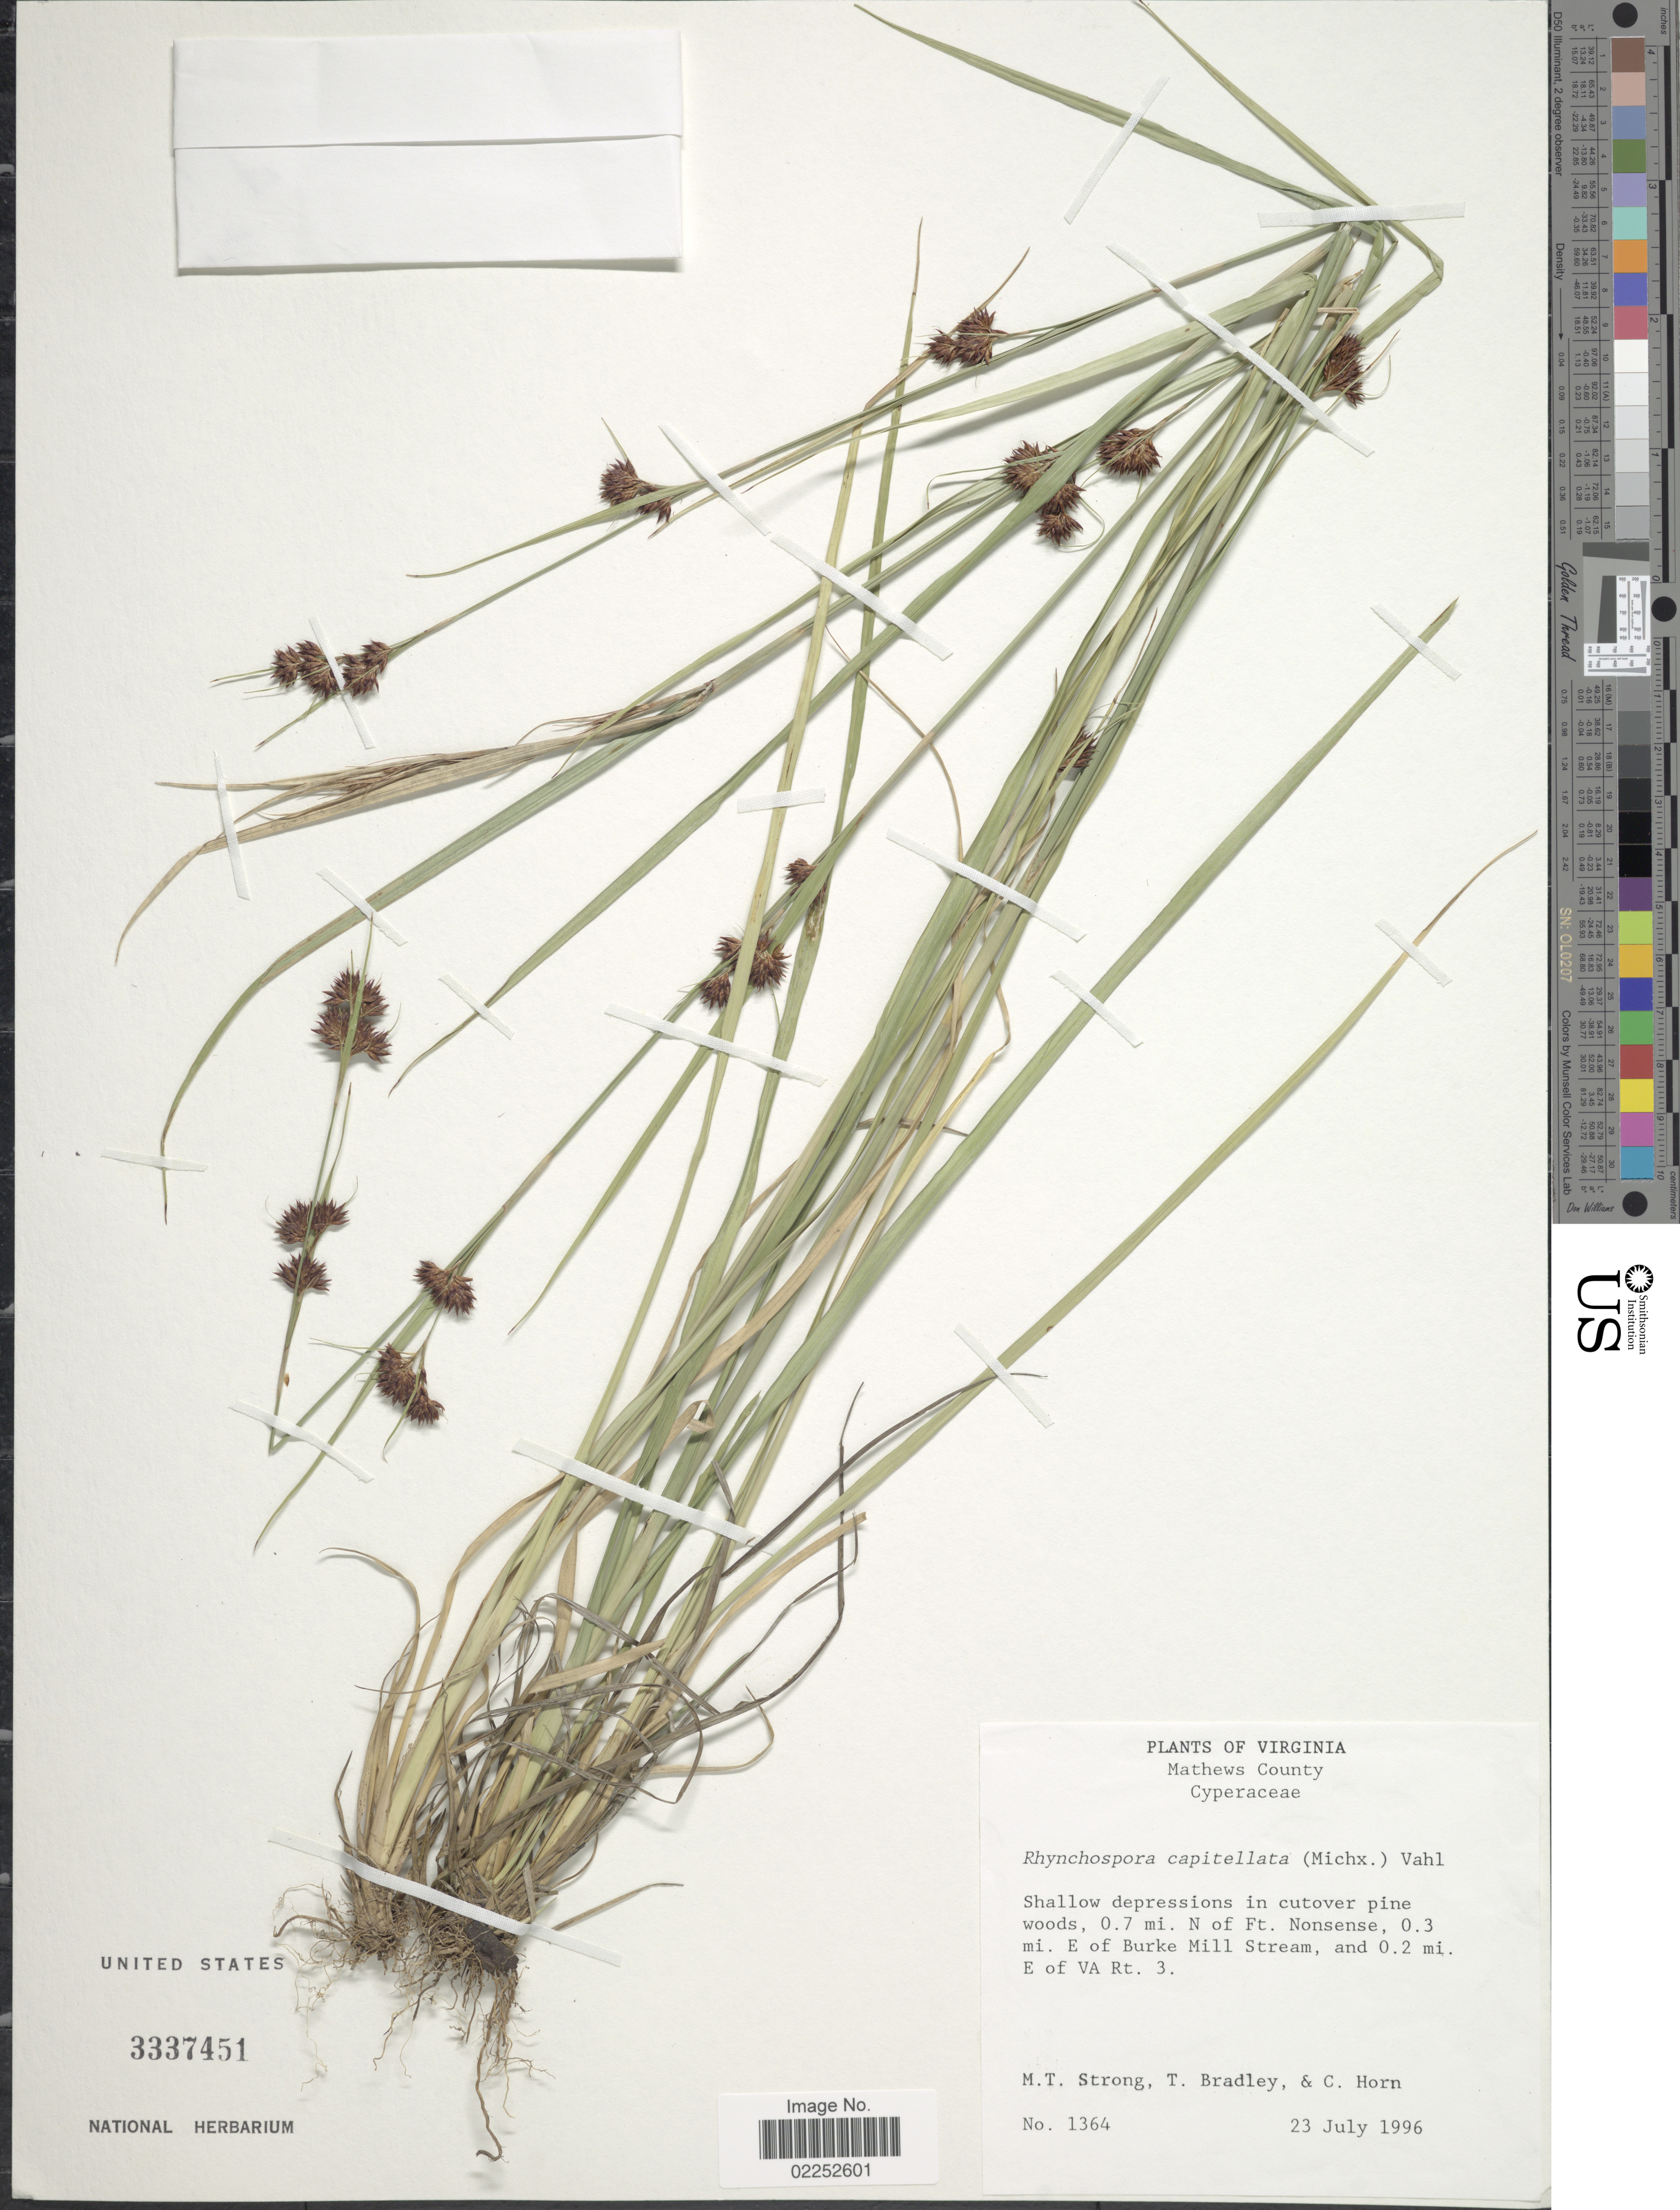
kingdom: Plantae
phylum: Tracheophyta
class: Liliopsida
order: Poales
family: Cyperaceae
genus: Rhynchospora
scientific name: Rhynchospora capitellata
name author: (Michx.) Vahl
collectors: M. T. Strong, T. Bradley & C. Horn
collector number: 1364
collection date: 1996-07-23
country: United States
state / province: Virginia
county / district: Mathews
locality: Mathews County, Shallow depressions in cutover pine woods, 0.7 mi N of Ft Nonsense, 0.3 mi E of Burke Mill Stream, and 0.2 mi E of VA Rt 3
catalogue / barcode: US 3337451